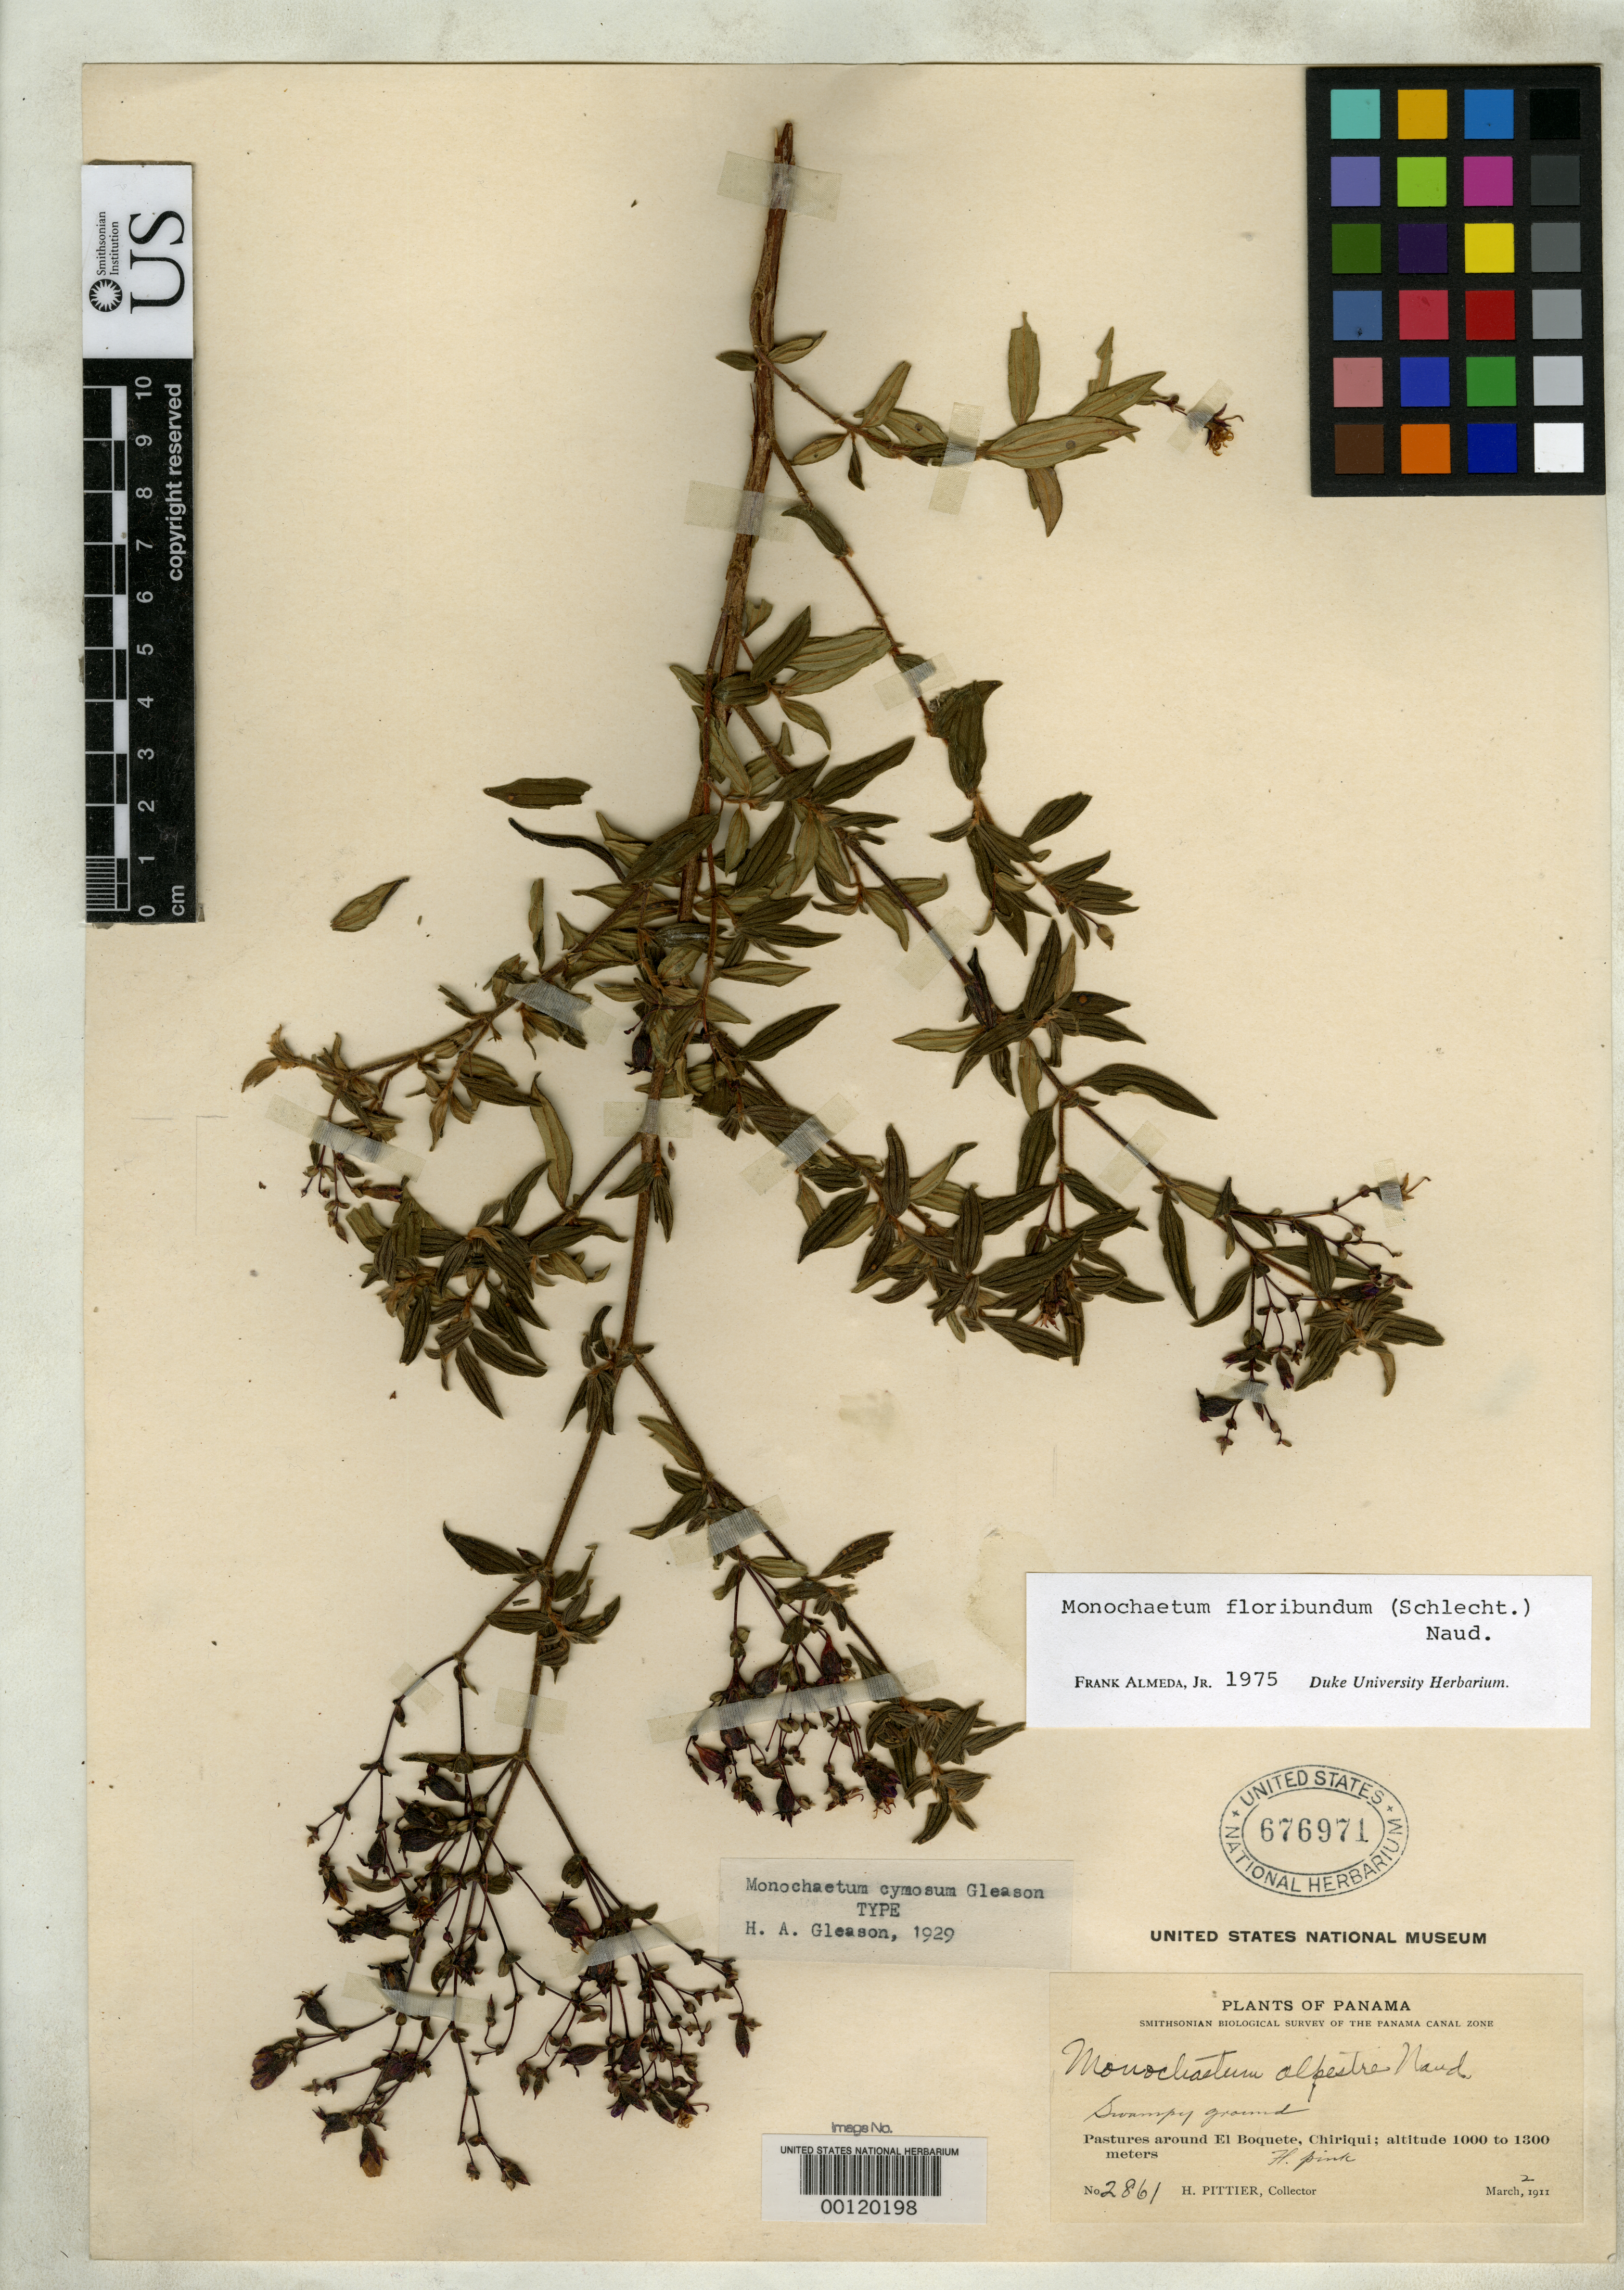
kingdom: Plantae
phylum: Tracheophyta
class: Magnoliopsida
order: Myrtales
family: Melastomataceae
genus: Monochaetum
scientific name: Monochaetum cymosum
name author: Gleason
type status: Holotype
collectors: H. F. Pittier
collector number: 2861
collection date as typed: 02 Mar 1911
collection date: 1911-03-02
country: Panama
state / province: Chiriquí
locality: El Boquete.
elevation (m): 1000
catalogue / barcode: US 676971